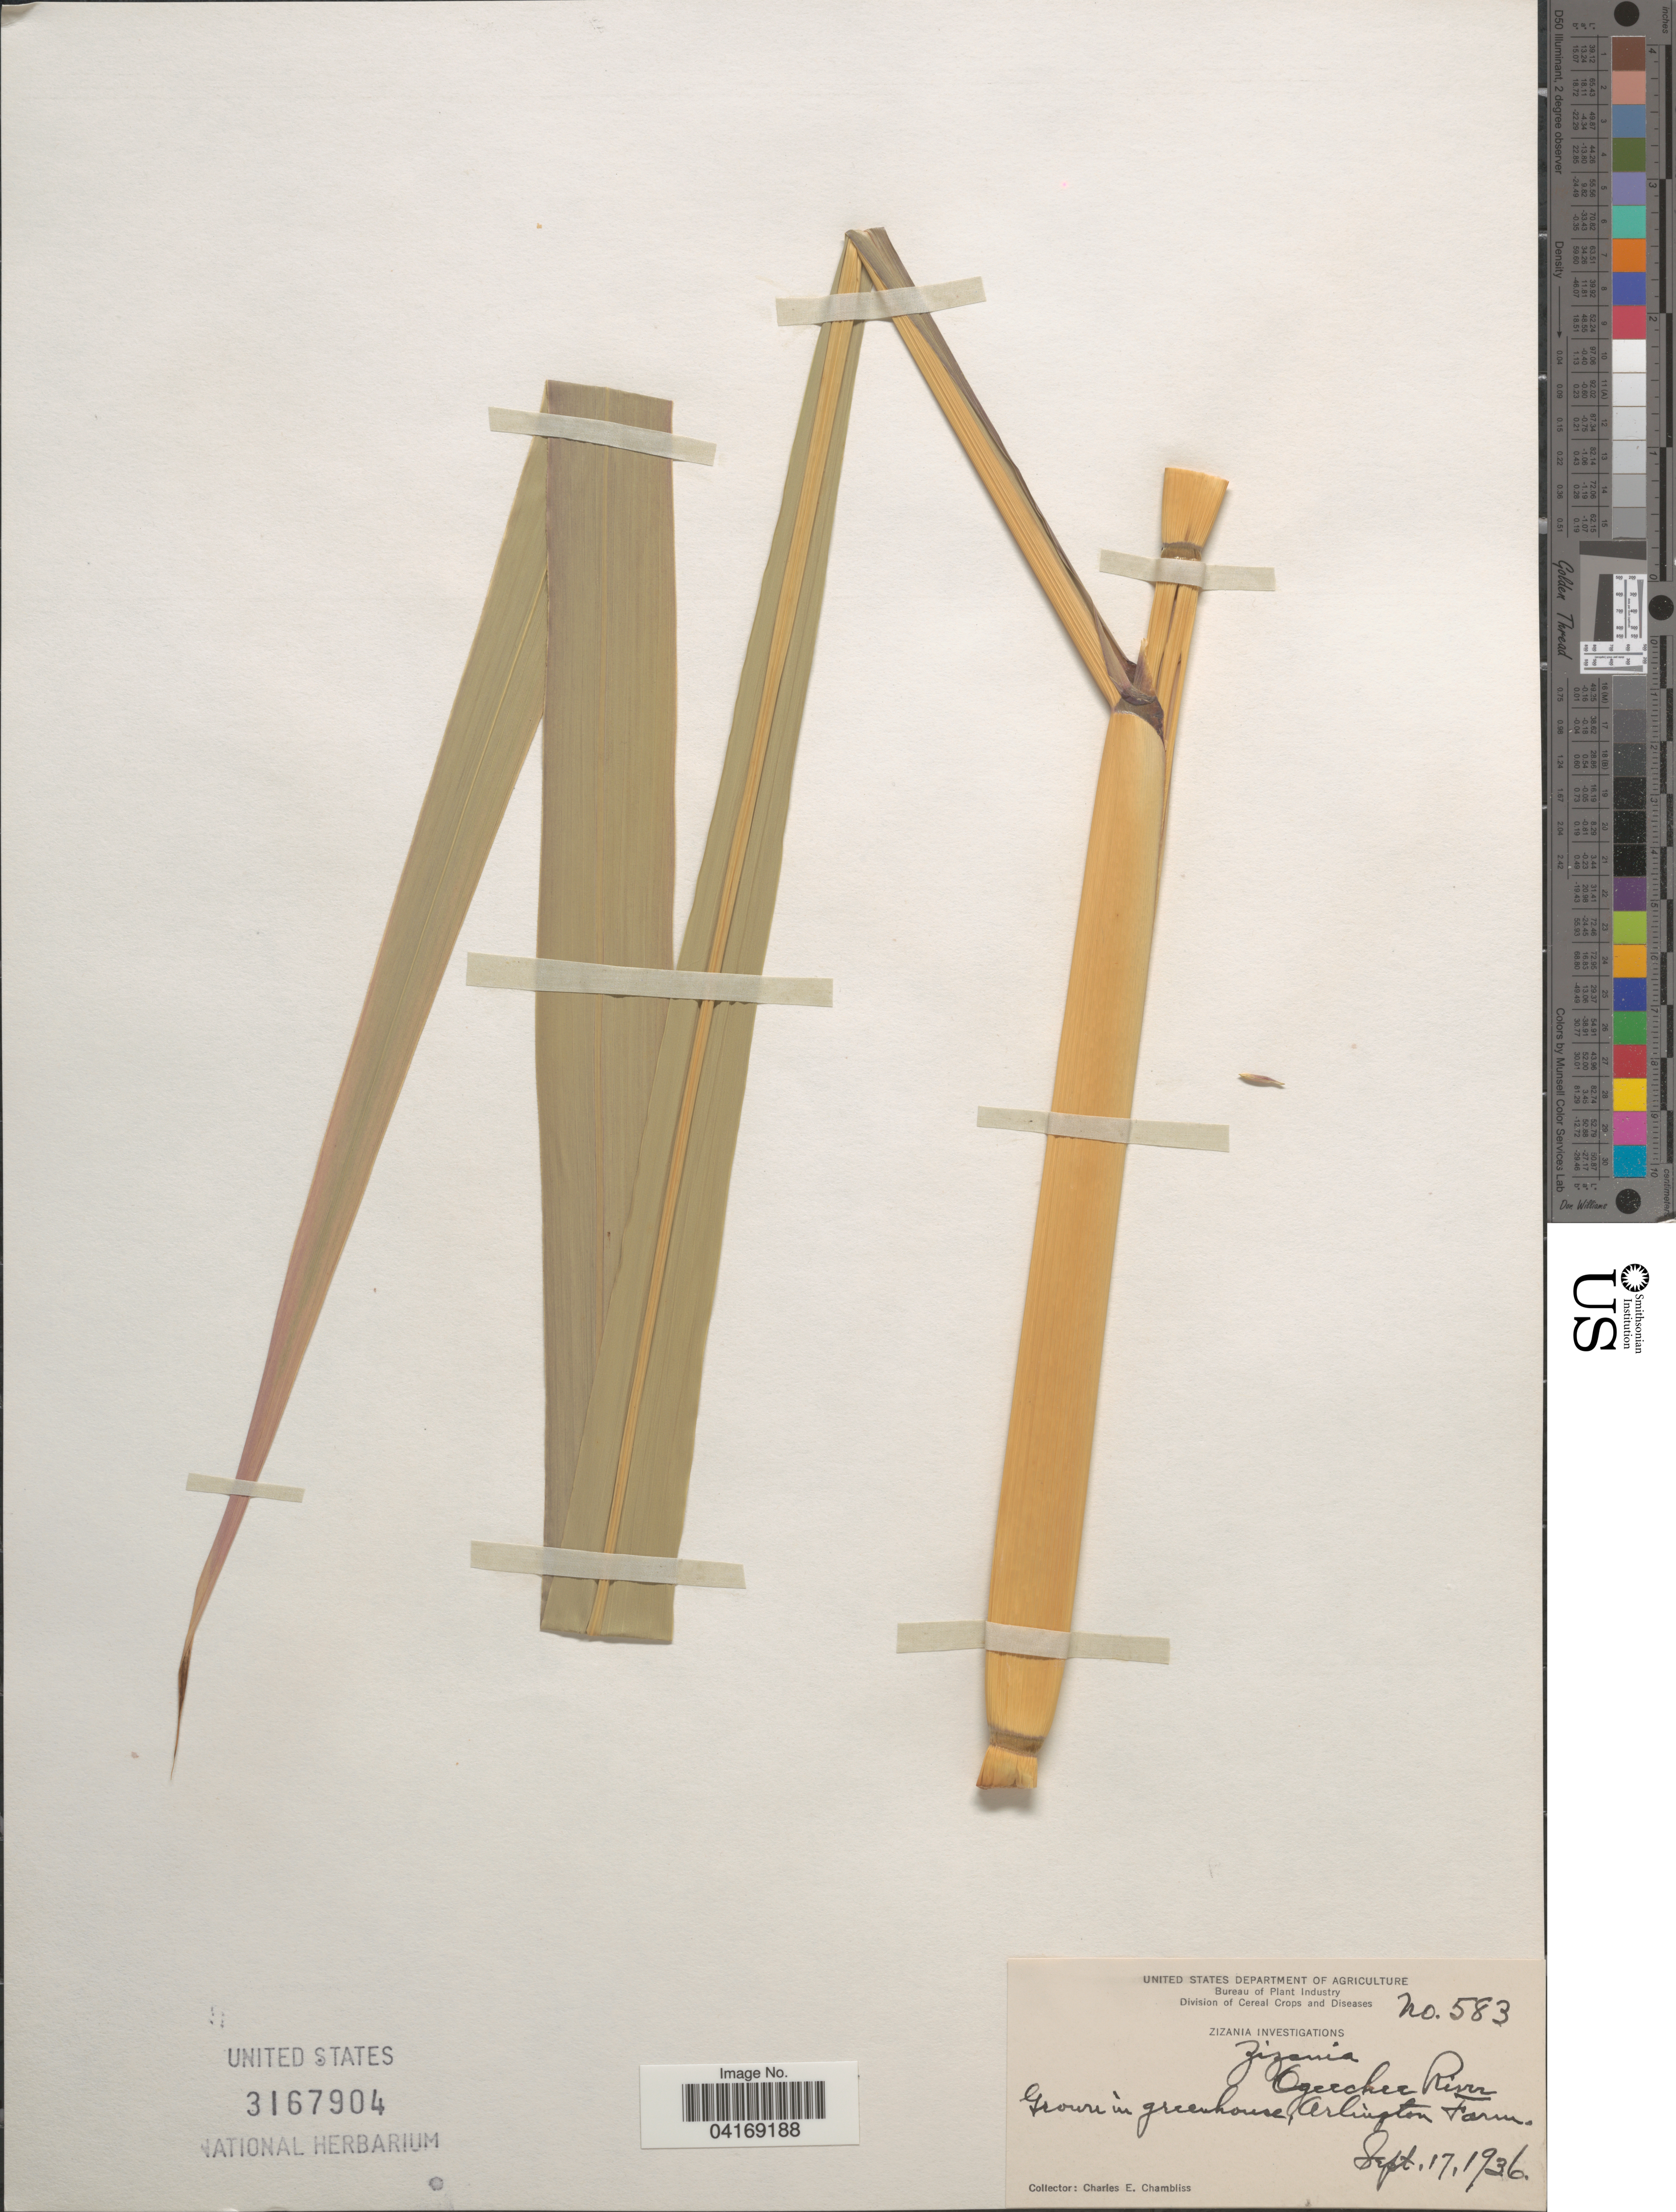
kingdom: Plantae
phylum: Tracheophyta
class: Liliopsida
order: Poales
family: Poaceae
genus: Zizania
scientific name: Zizania sp.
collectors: C. Chambliss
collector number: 583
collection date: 1936-09-17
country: United States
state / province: Virginia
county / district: Arlington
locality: In greenhouse, Arlington Farm.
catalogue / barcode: US 3167904